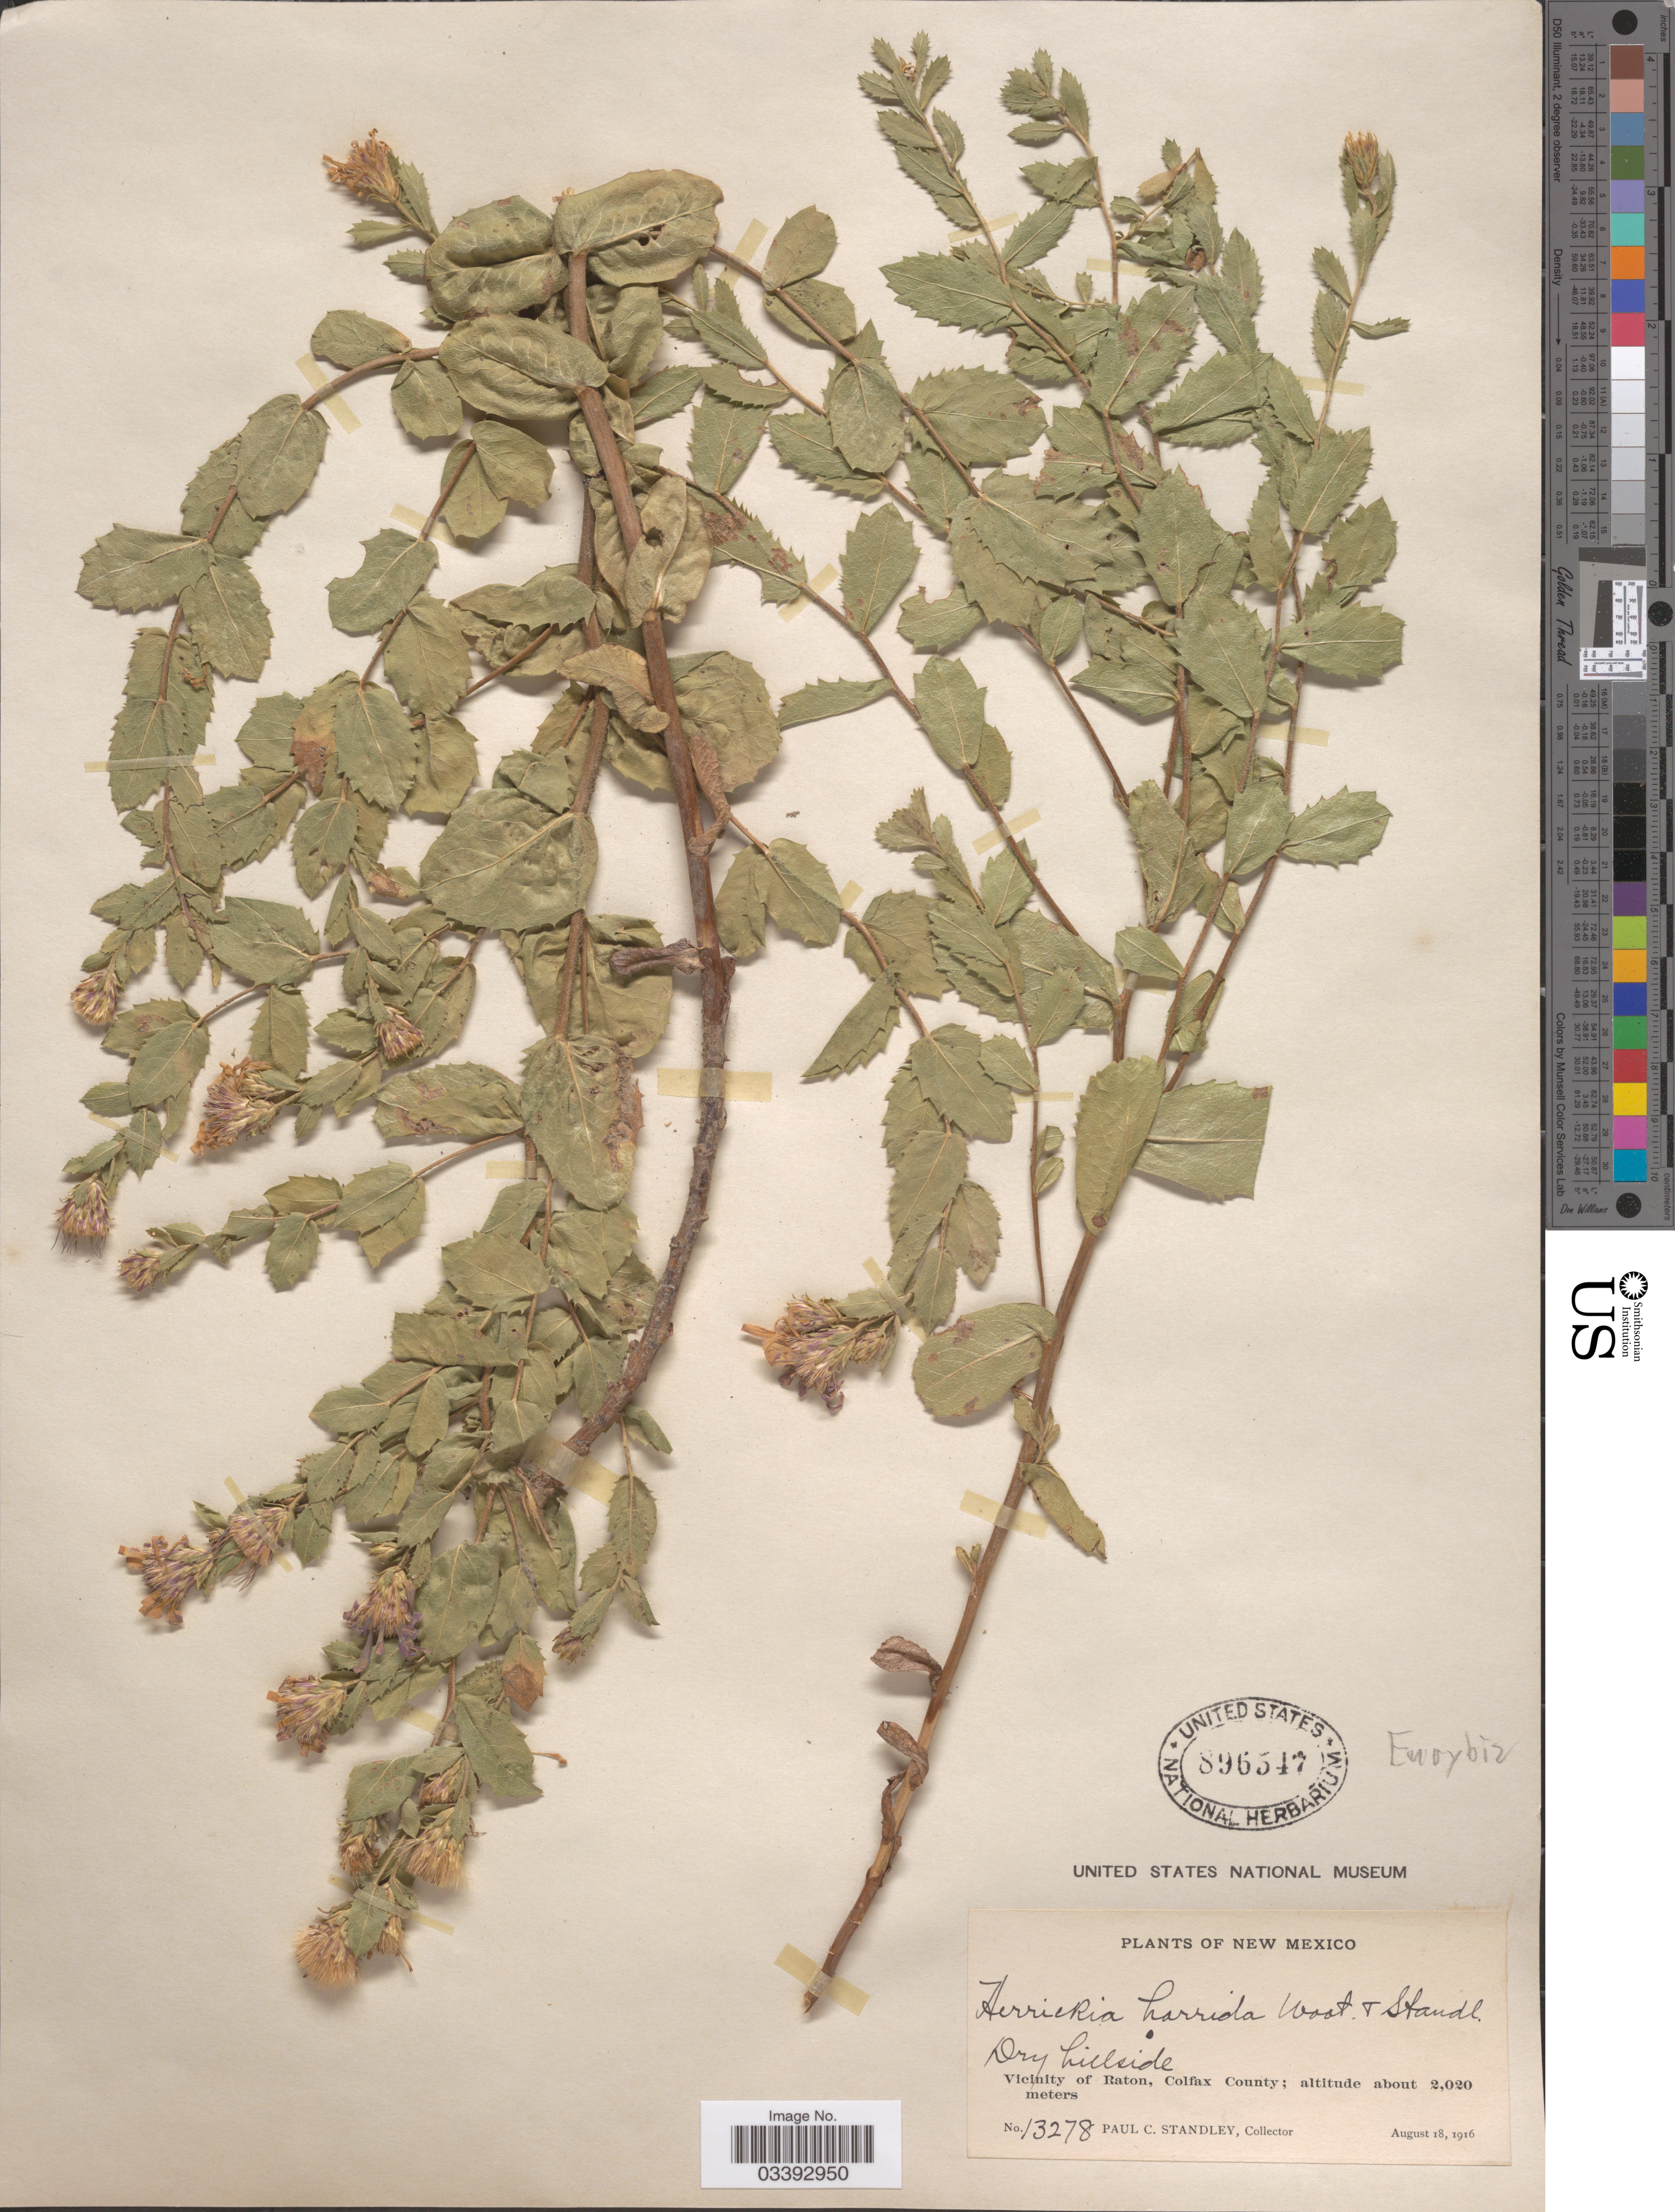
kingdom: Plantae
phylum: Tracheophyta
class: Magnoliopsida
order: Asterales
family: Asteraceae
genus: Eurybia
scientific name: Eurybia horrida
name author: (Wooton & Standl.) G.L. Nesom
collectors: P. C. Standley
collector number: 13278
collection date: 1916-08-18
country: United States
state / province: New Mexico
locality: Vicinity of Raton, Colfax County.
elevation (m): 2020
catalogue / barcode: US 896547